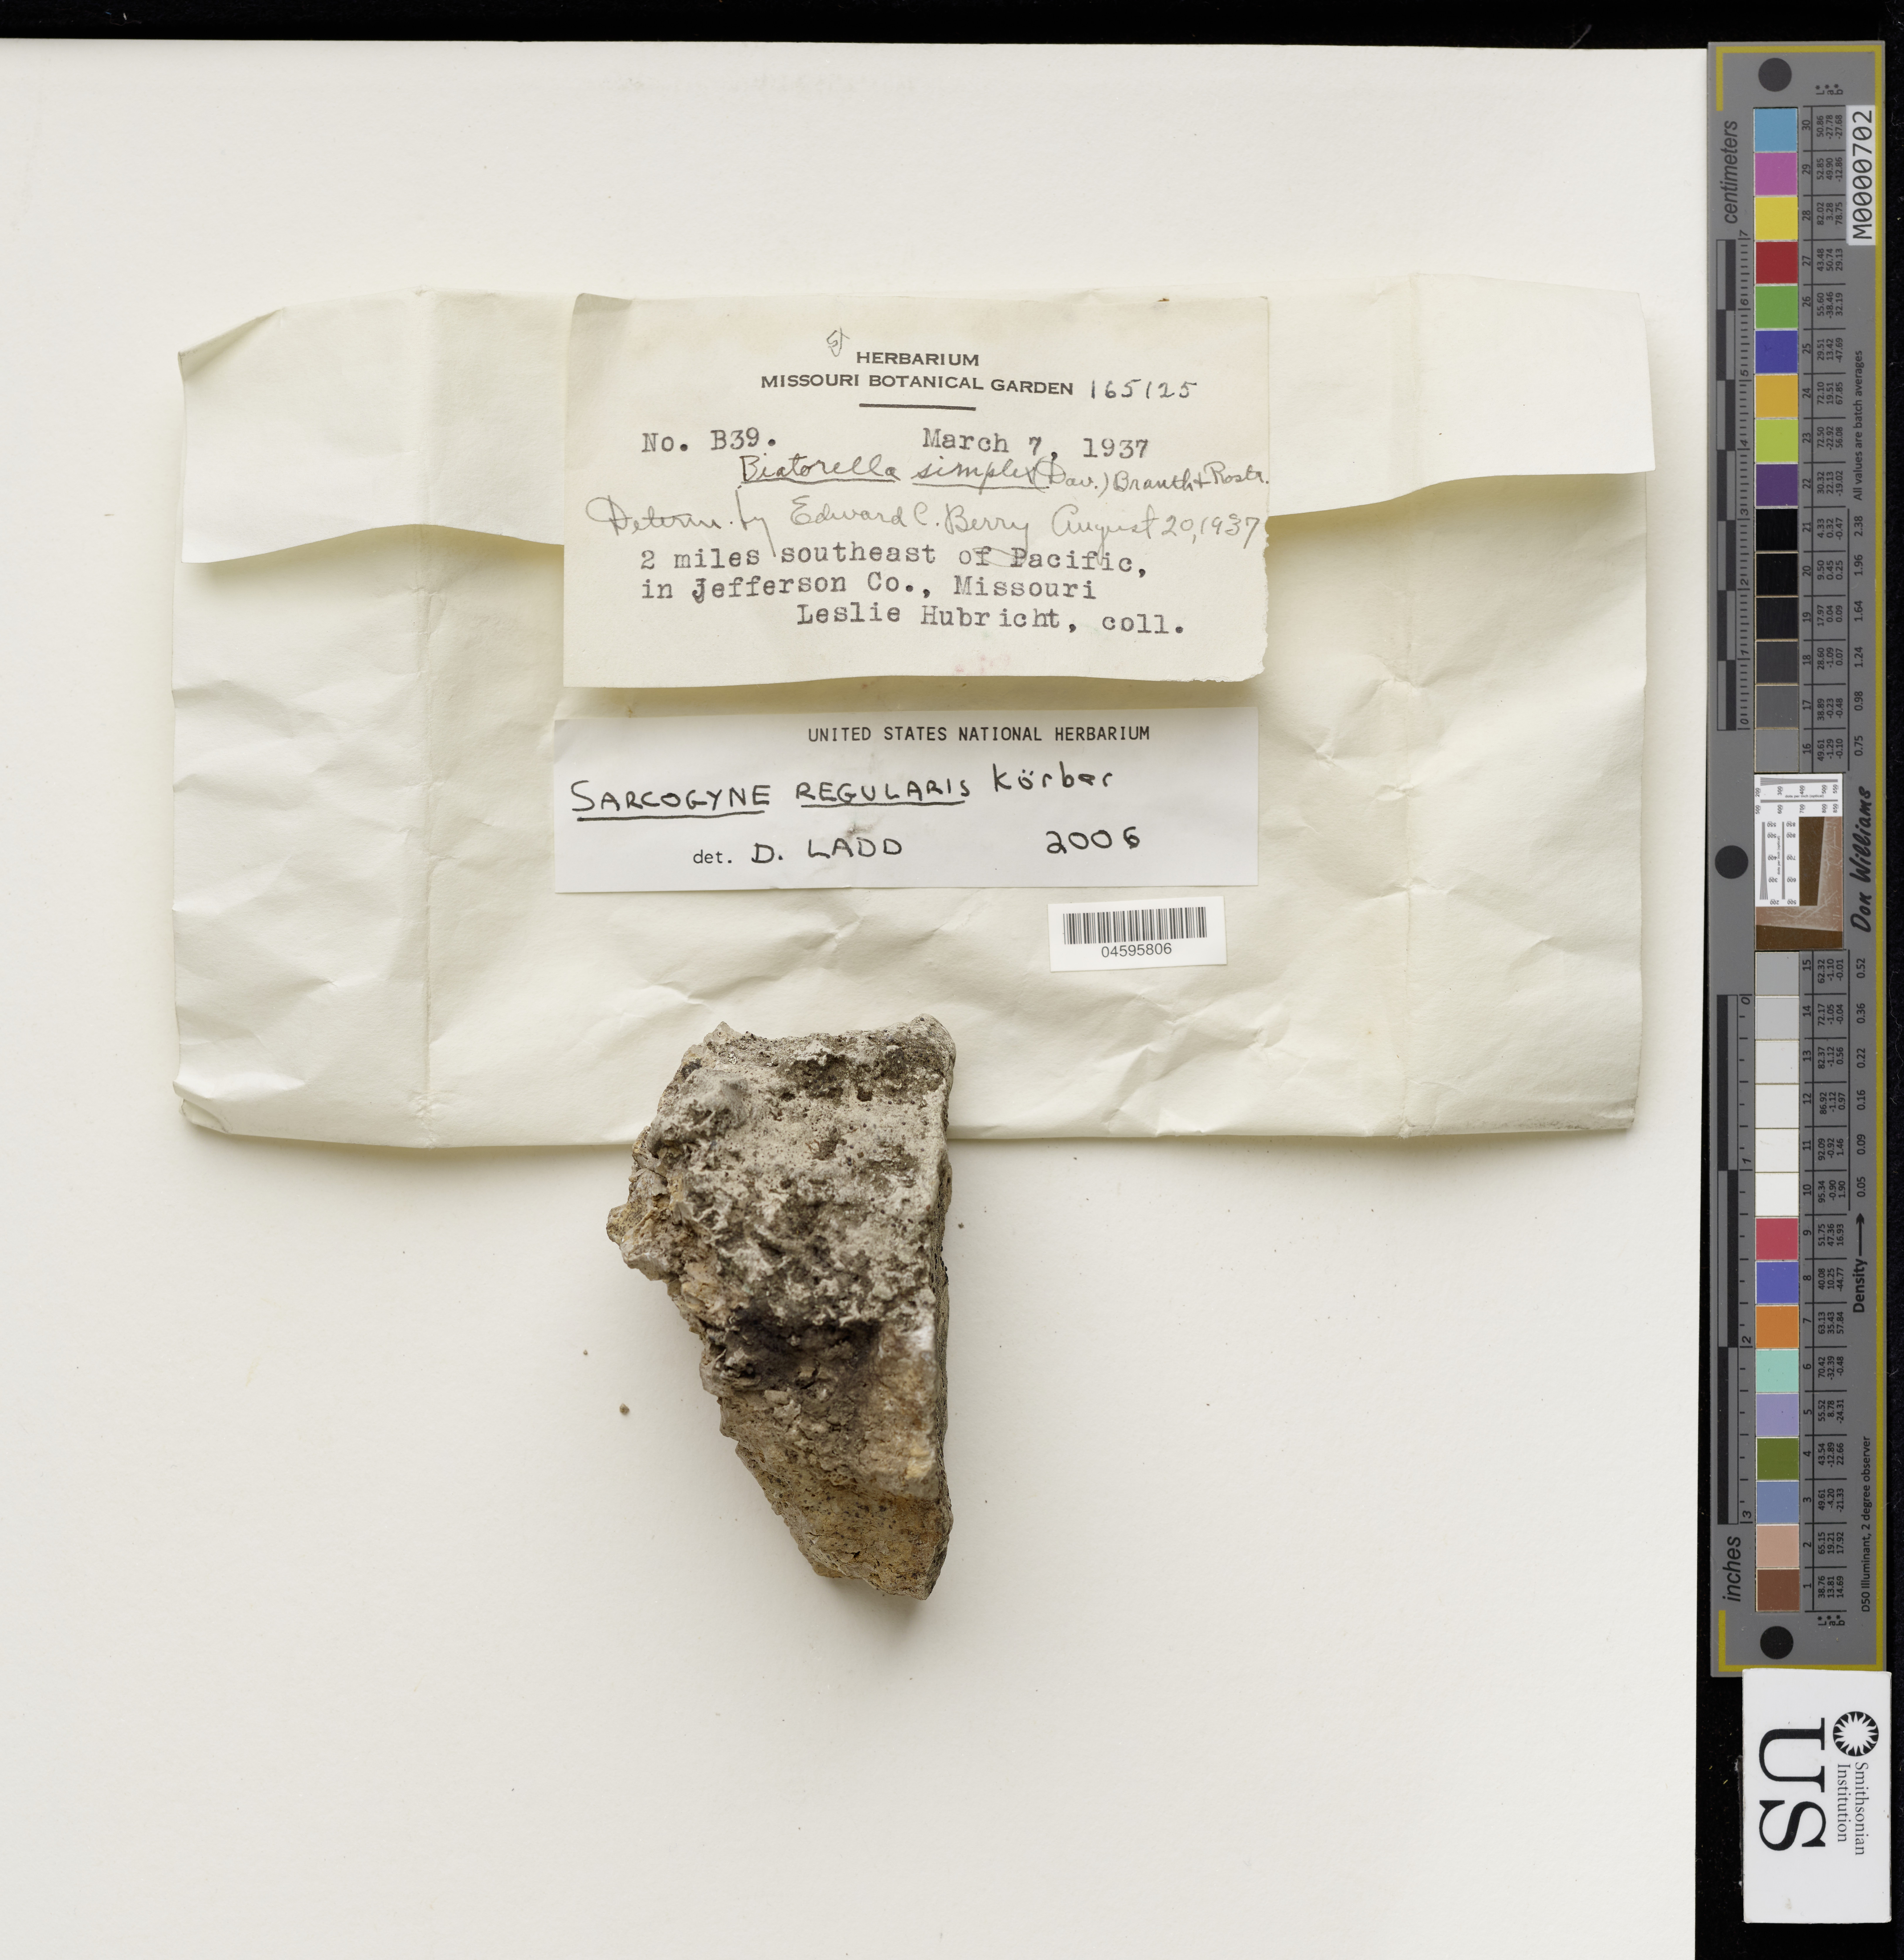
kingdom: Fungi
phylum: Ascomycota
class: Lecanoromycetes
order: Acarosporales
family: Acarosporaceae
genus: Sarcogyne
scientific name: Sarcogyne regularis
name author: Körb.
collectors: L. Hubricht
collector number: B39/165125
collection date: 1937-03-07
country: United States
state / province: Mississippi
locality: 2 miles southeast of Pacific, in Jefferson So.